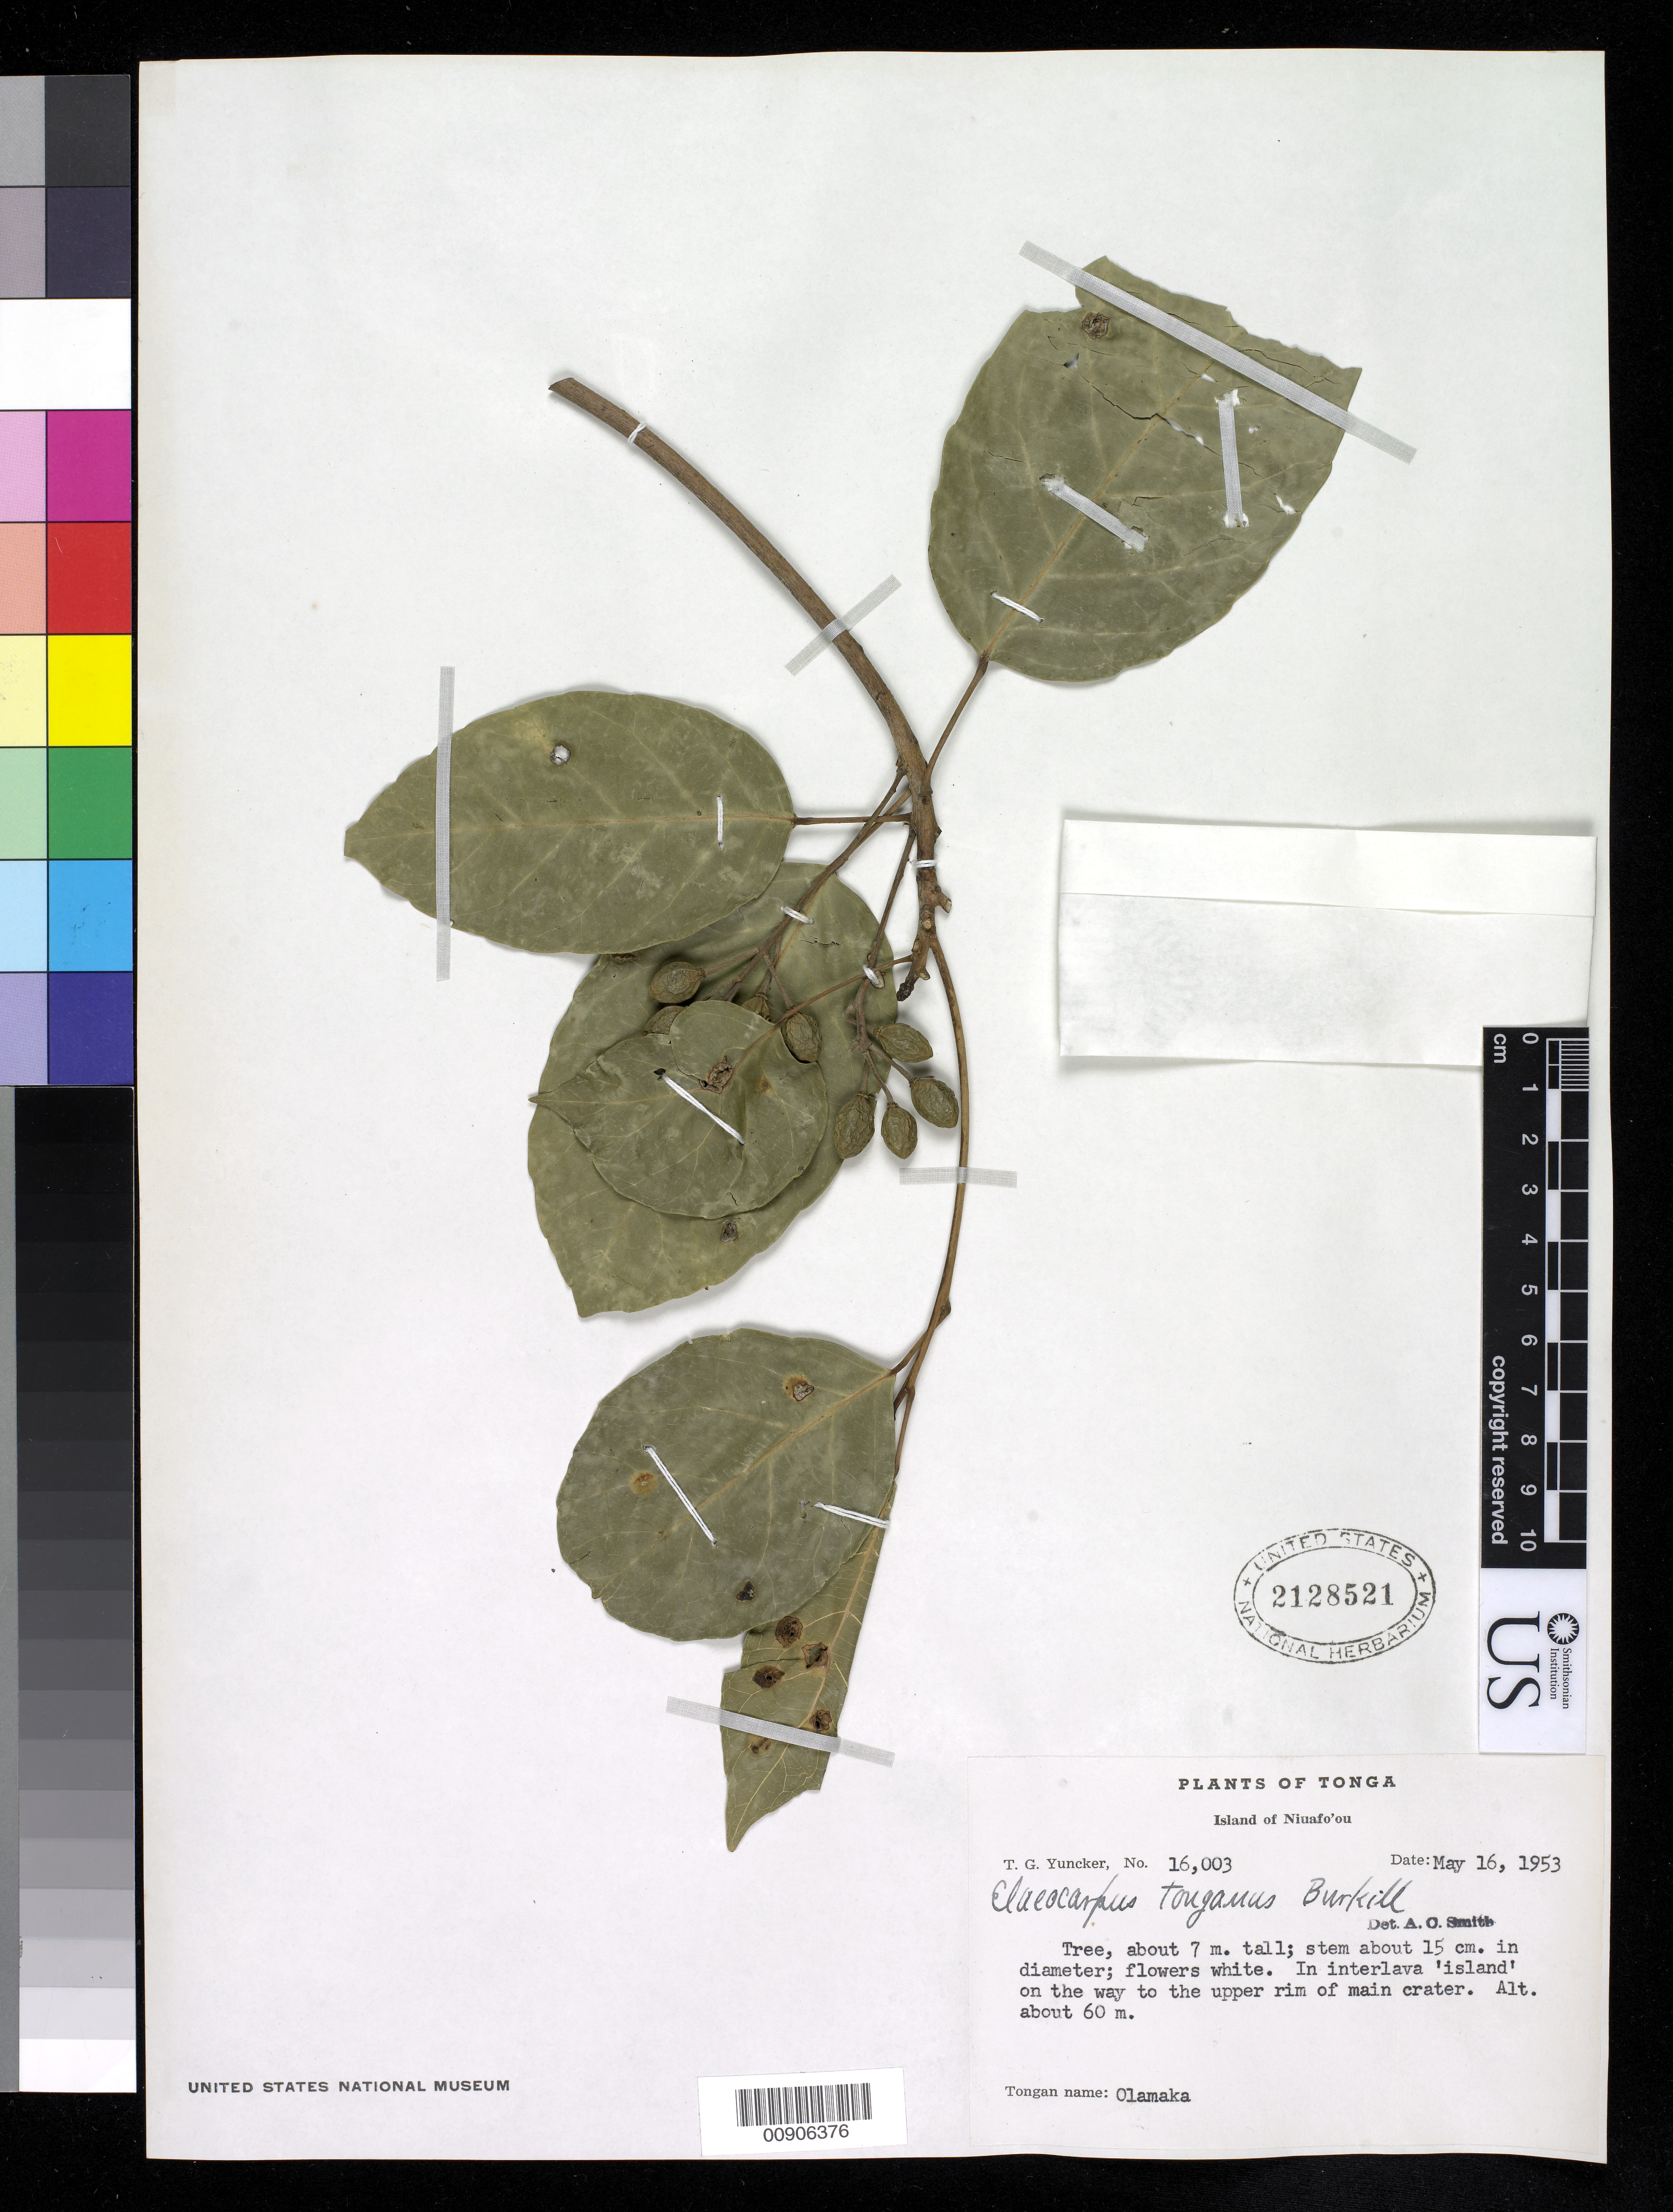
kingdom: Plantae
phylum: Tracheophyta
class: Magnoliopsida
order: Oxalidales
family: Elaeocarpaceae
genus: Elaeocarpus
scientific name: Elaeocarpus tonganus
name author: Burkill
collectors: T. G. Yuncker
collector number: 16003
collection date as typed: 16 May 1953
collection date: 1953-05-16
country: Tonga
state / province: Tonga Outliers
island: Niuafo'ou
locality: in interlava 'island' on the way to the upper rim of the main crater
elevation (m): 60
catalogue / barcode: US 2128521